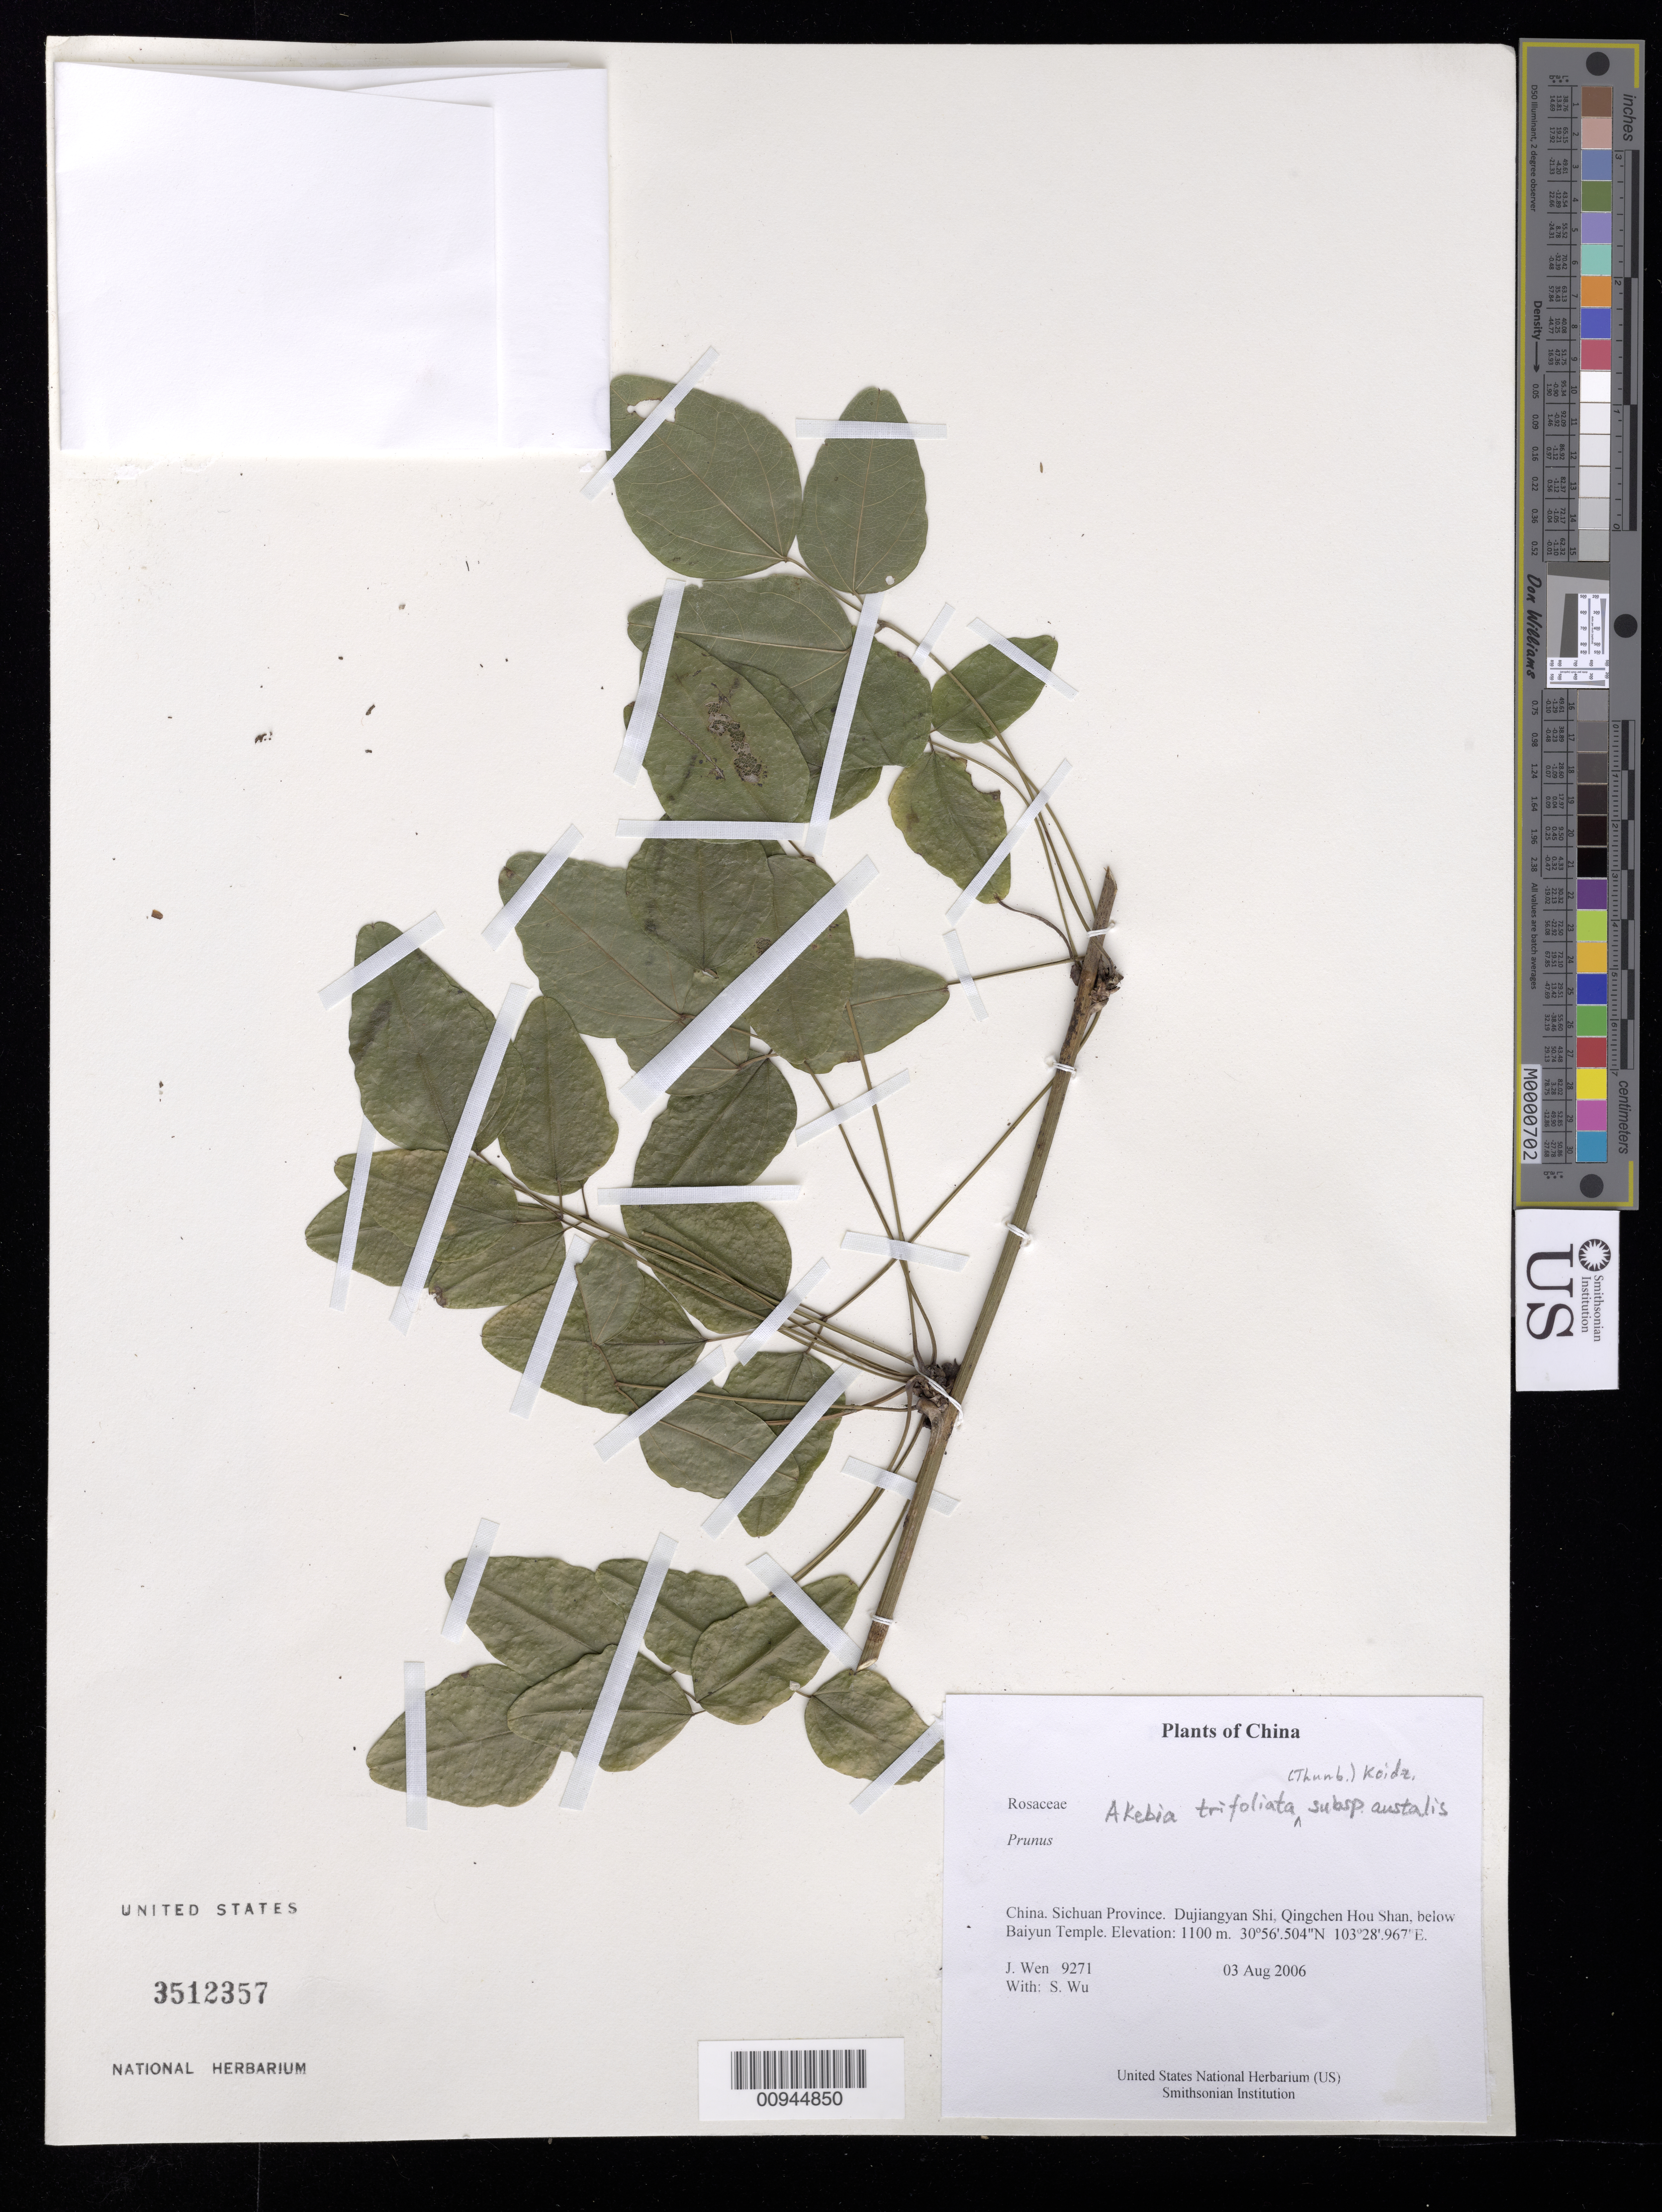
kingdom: Plantae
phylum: Tracheophyta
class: Magnoliopsida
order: Ranunculales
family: Lardizabalaceae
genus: Akebia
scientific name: Akebia trifoliata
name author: (Thunb.) Koidz.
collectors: J. Wen & S. Wu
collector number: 9271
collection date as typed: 03 Aug 2006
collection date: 2006-08-03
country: China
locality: Sichuan Province. Dujiangyan Shi, Qingchen Hou Shan, below Baiyun Temple.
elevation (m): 1100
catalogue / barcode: US 3512357